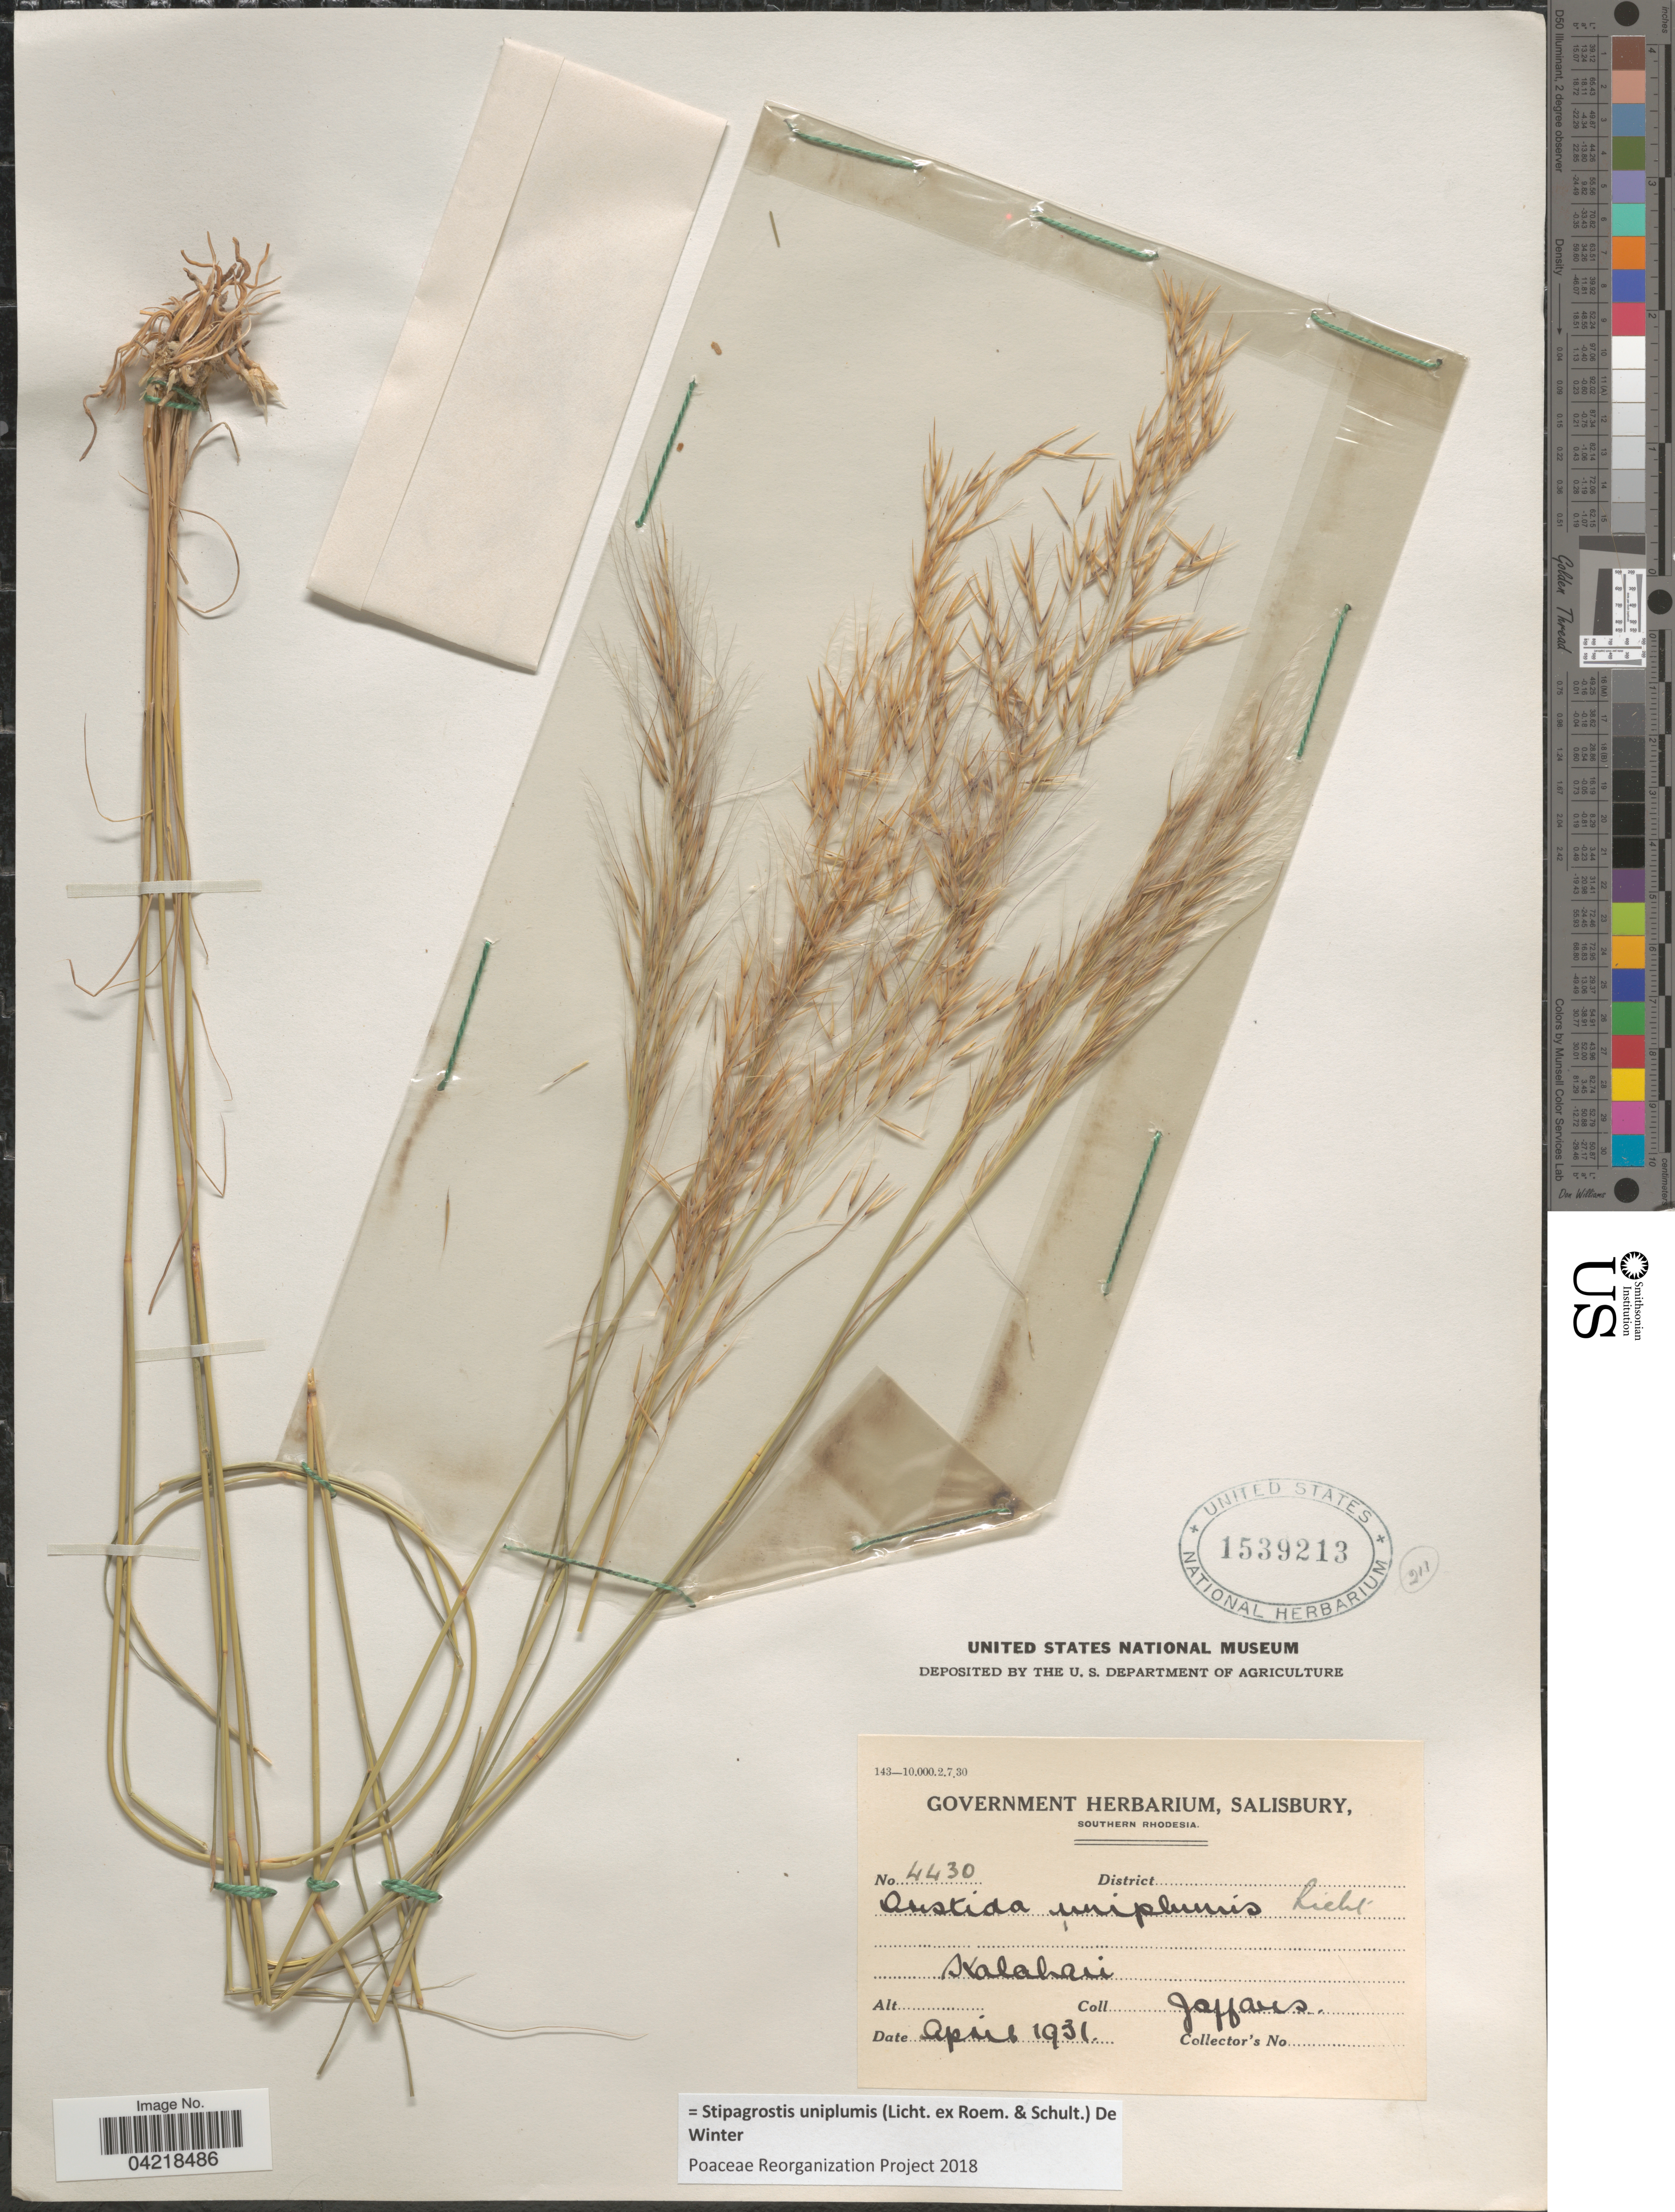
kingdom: Plantae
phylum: Tracheophyta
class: Liliopsida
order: Poales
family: Poaceae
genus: Stipagrostis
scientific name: Stipagrostis uniplumis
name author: (Licht.) De Winter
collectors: Jaffares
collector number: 4430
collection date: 1931-04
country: Zimbabwe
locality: Kalahari.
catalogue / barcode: US 1539213